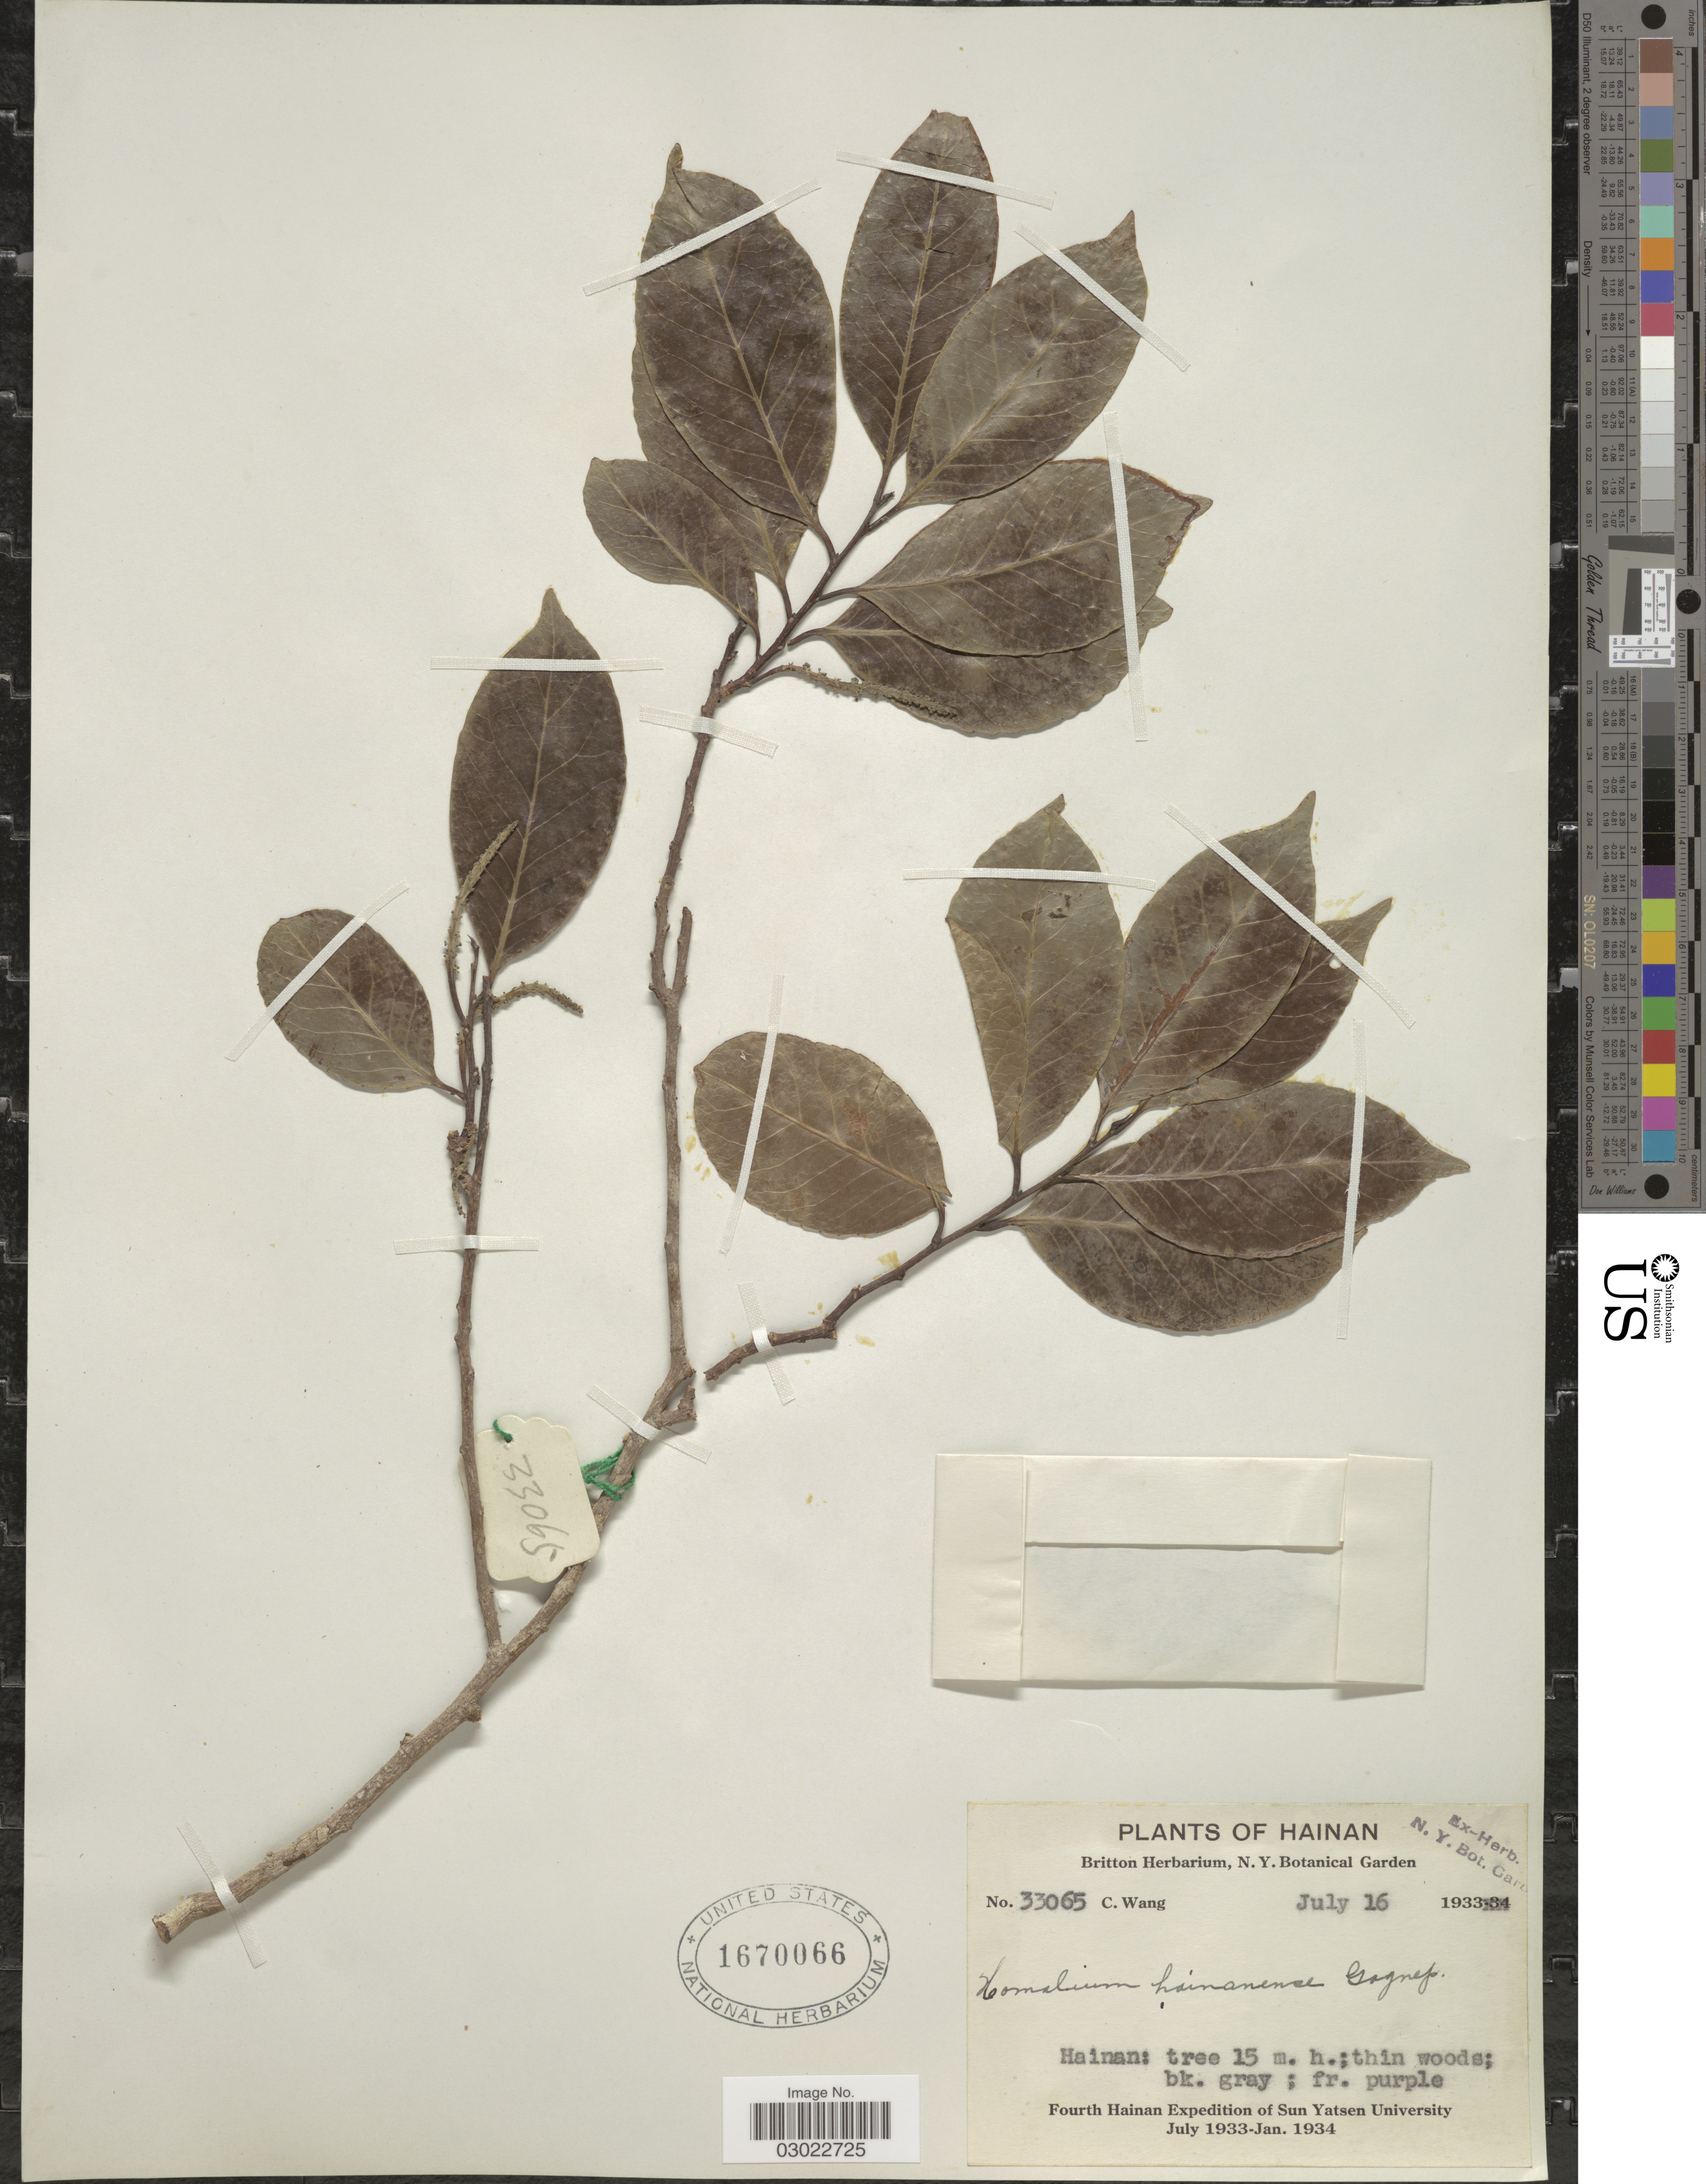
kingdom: Plantae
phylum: Tracheophyta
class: Magnoliopsida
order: Malpighiales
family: Salicaceae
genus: Homalium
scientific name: Homalium hainanense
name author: Gagnep.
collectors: C. Wang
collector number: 33065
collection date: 1933-07-16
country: China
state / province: Hainan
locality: Hainan.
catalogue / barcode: US 1670066